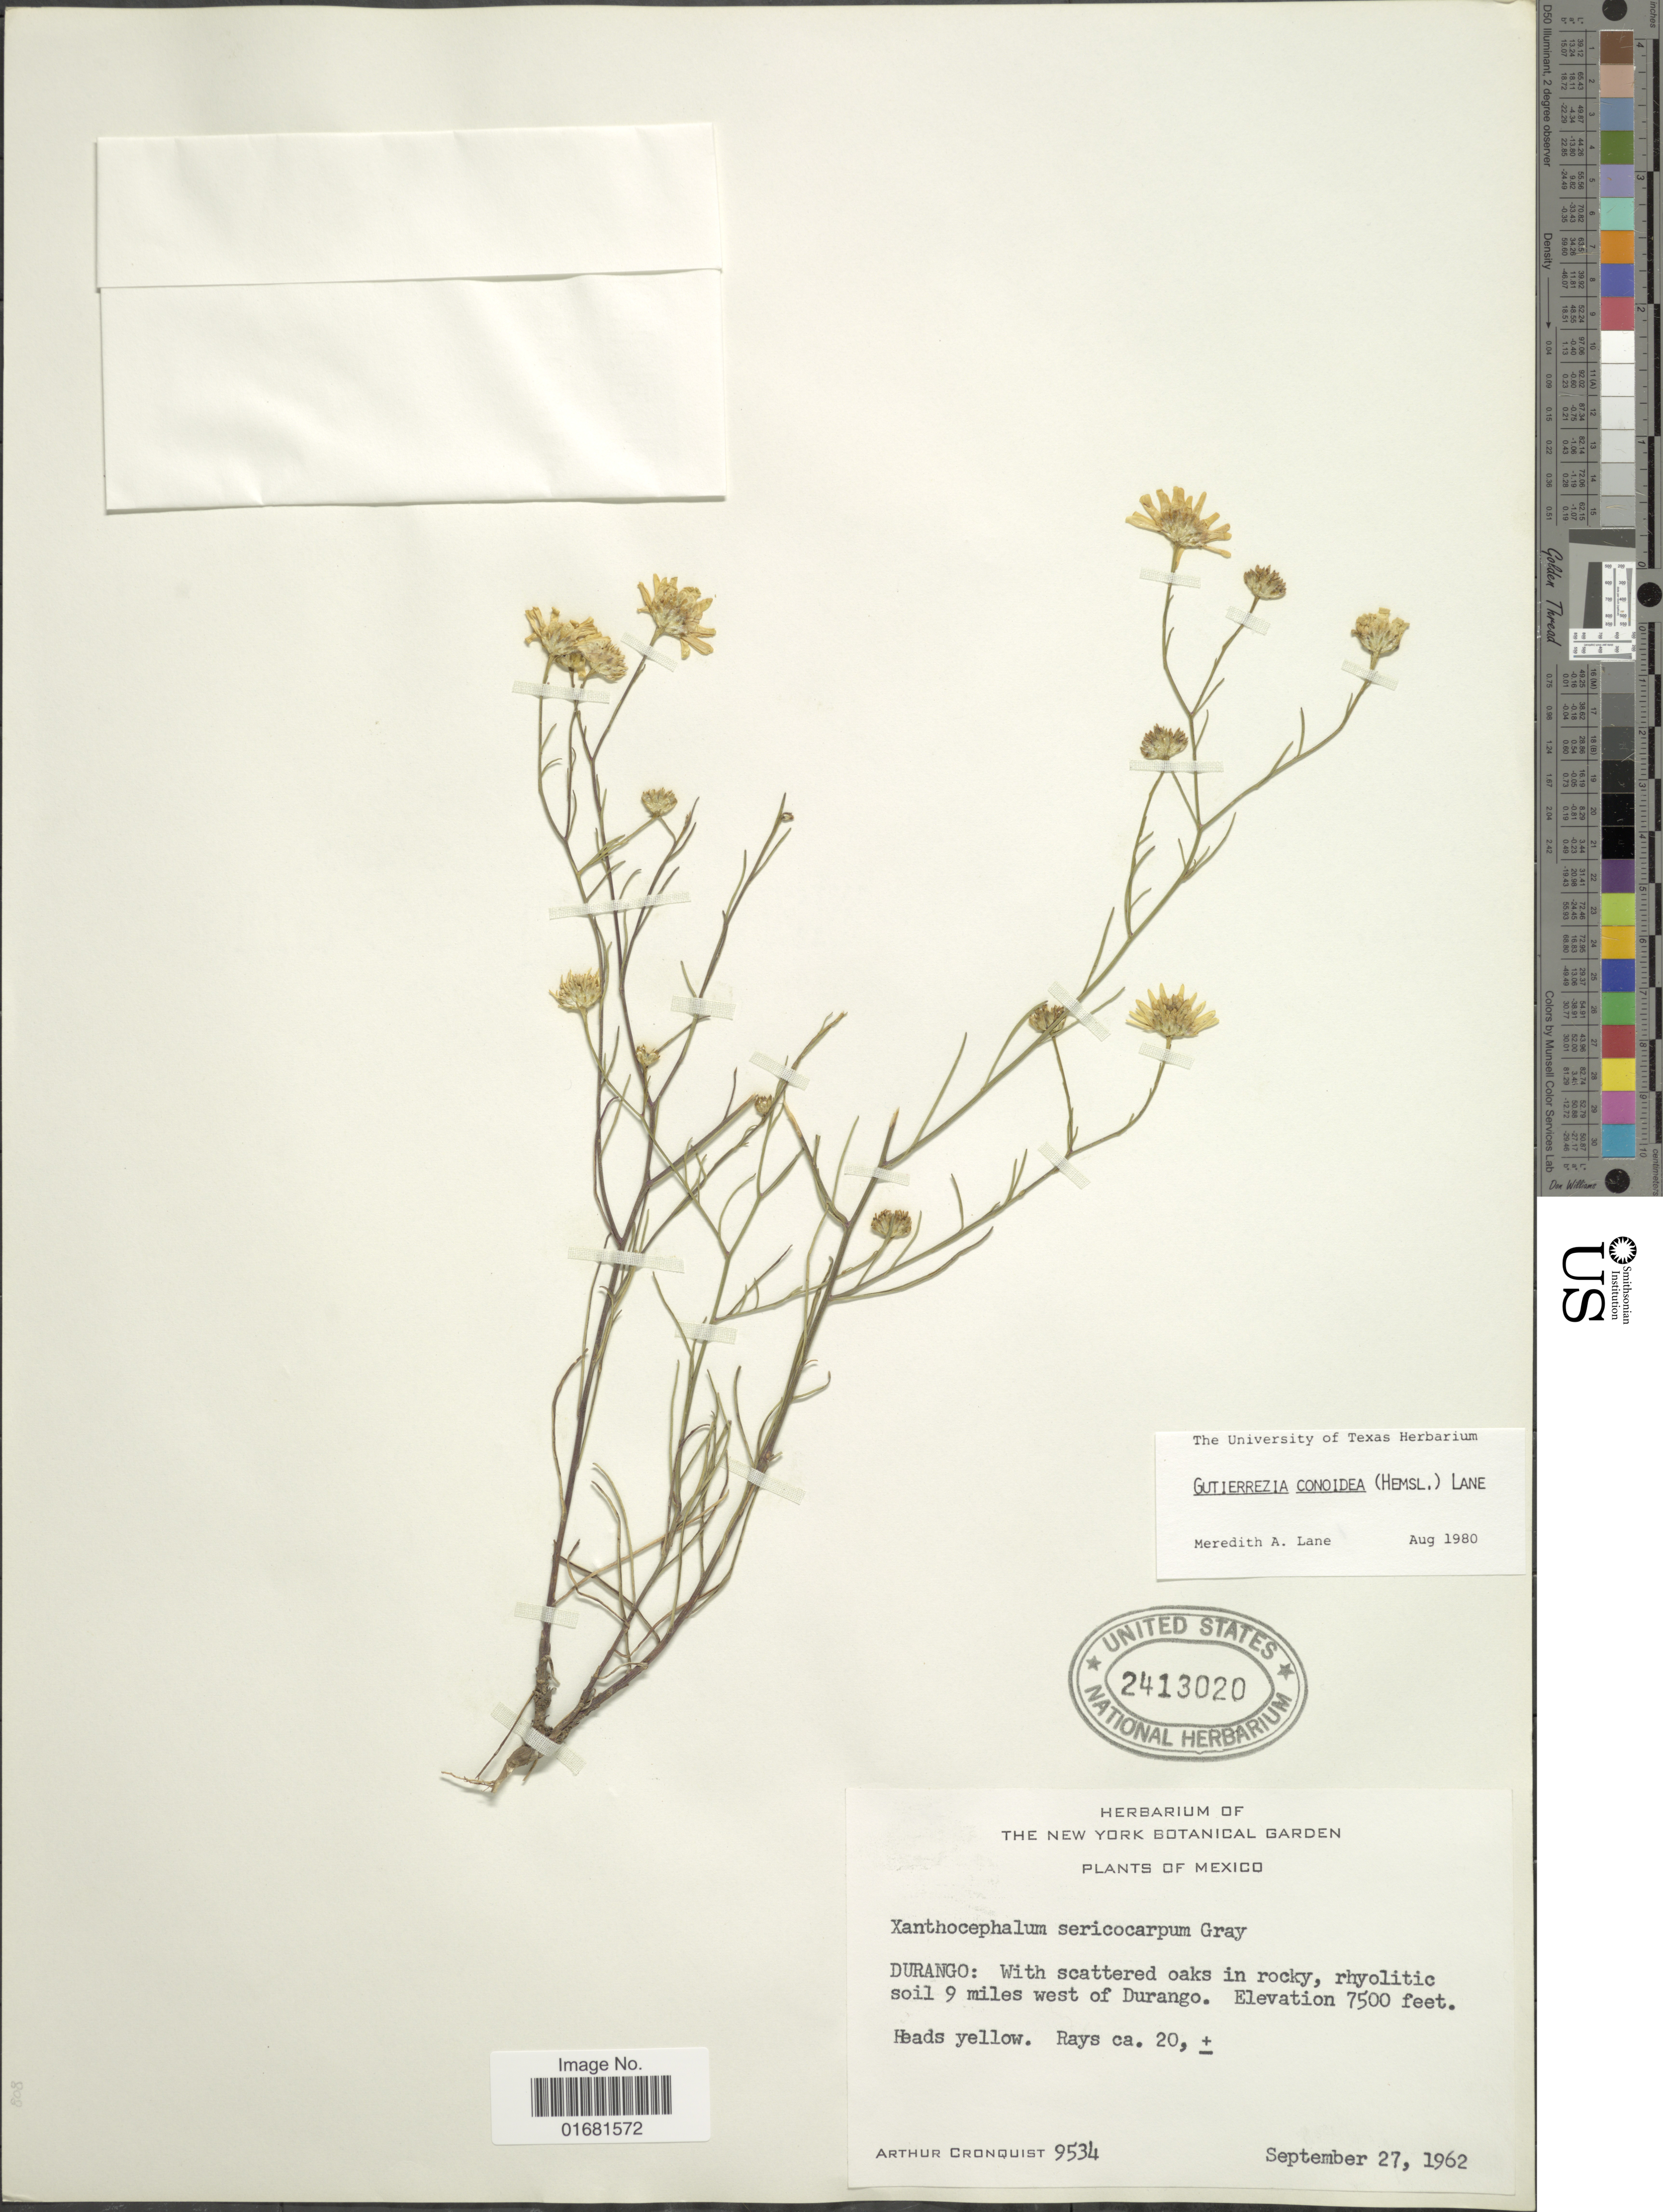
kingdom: Plantae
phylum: Tracheophyta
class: Magnoliopsida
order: Asterales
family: Asteraceae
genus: Gutierrezia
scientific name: Gutierrezia conoidea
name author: (Hemsl.) M.A. Lane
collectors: A. J. Cronquist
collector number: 9534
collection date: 1962-09-27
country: Mexico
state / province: Durango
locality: Durango.: 9 miles west of Durango.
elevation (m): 2286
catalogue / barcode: US 2413020